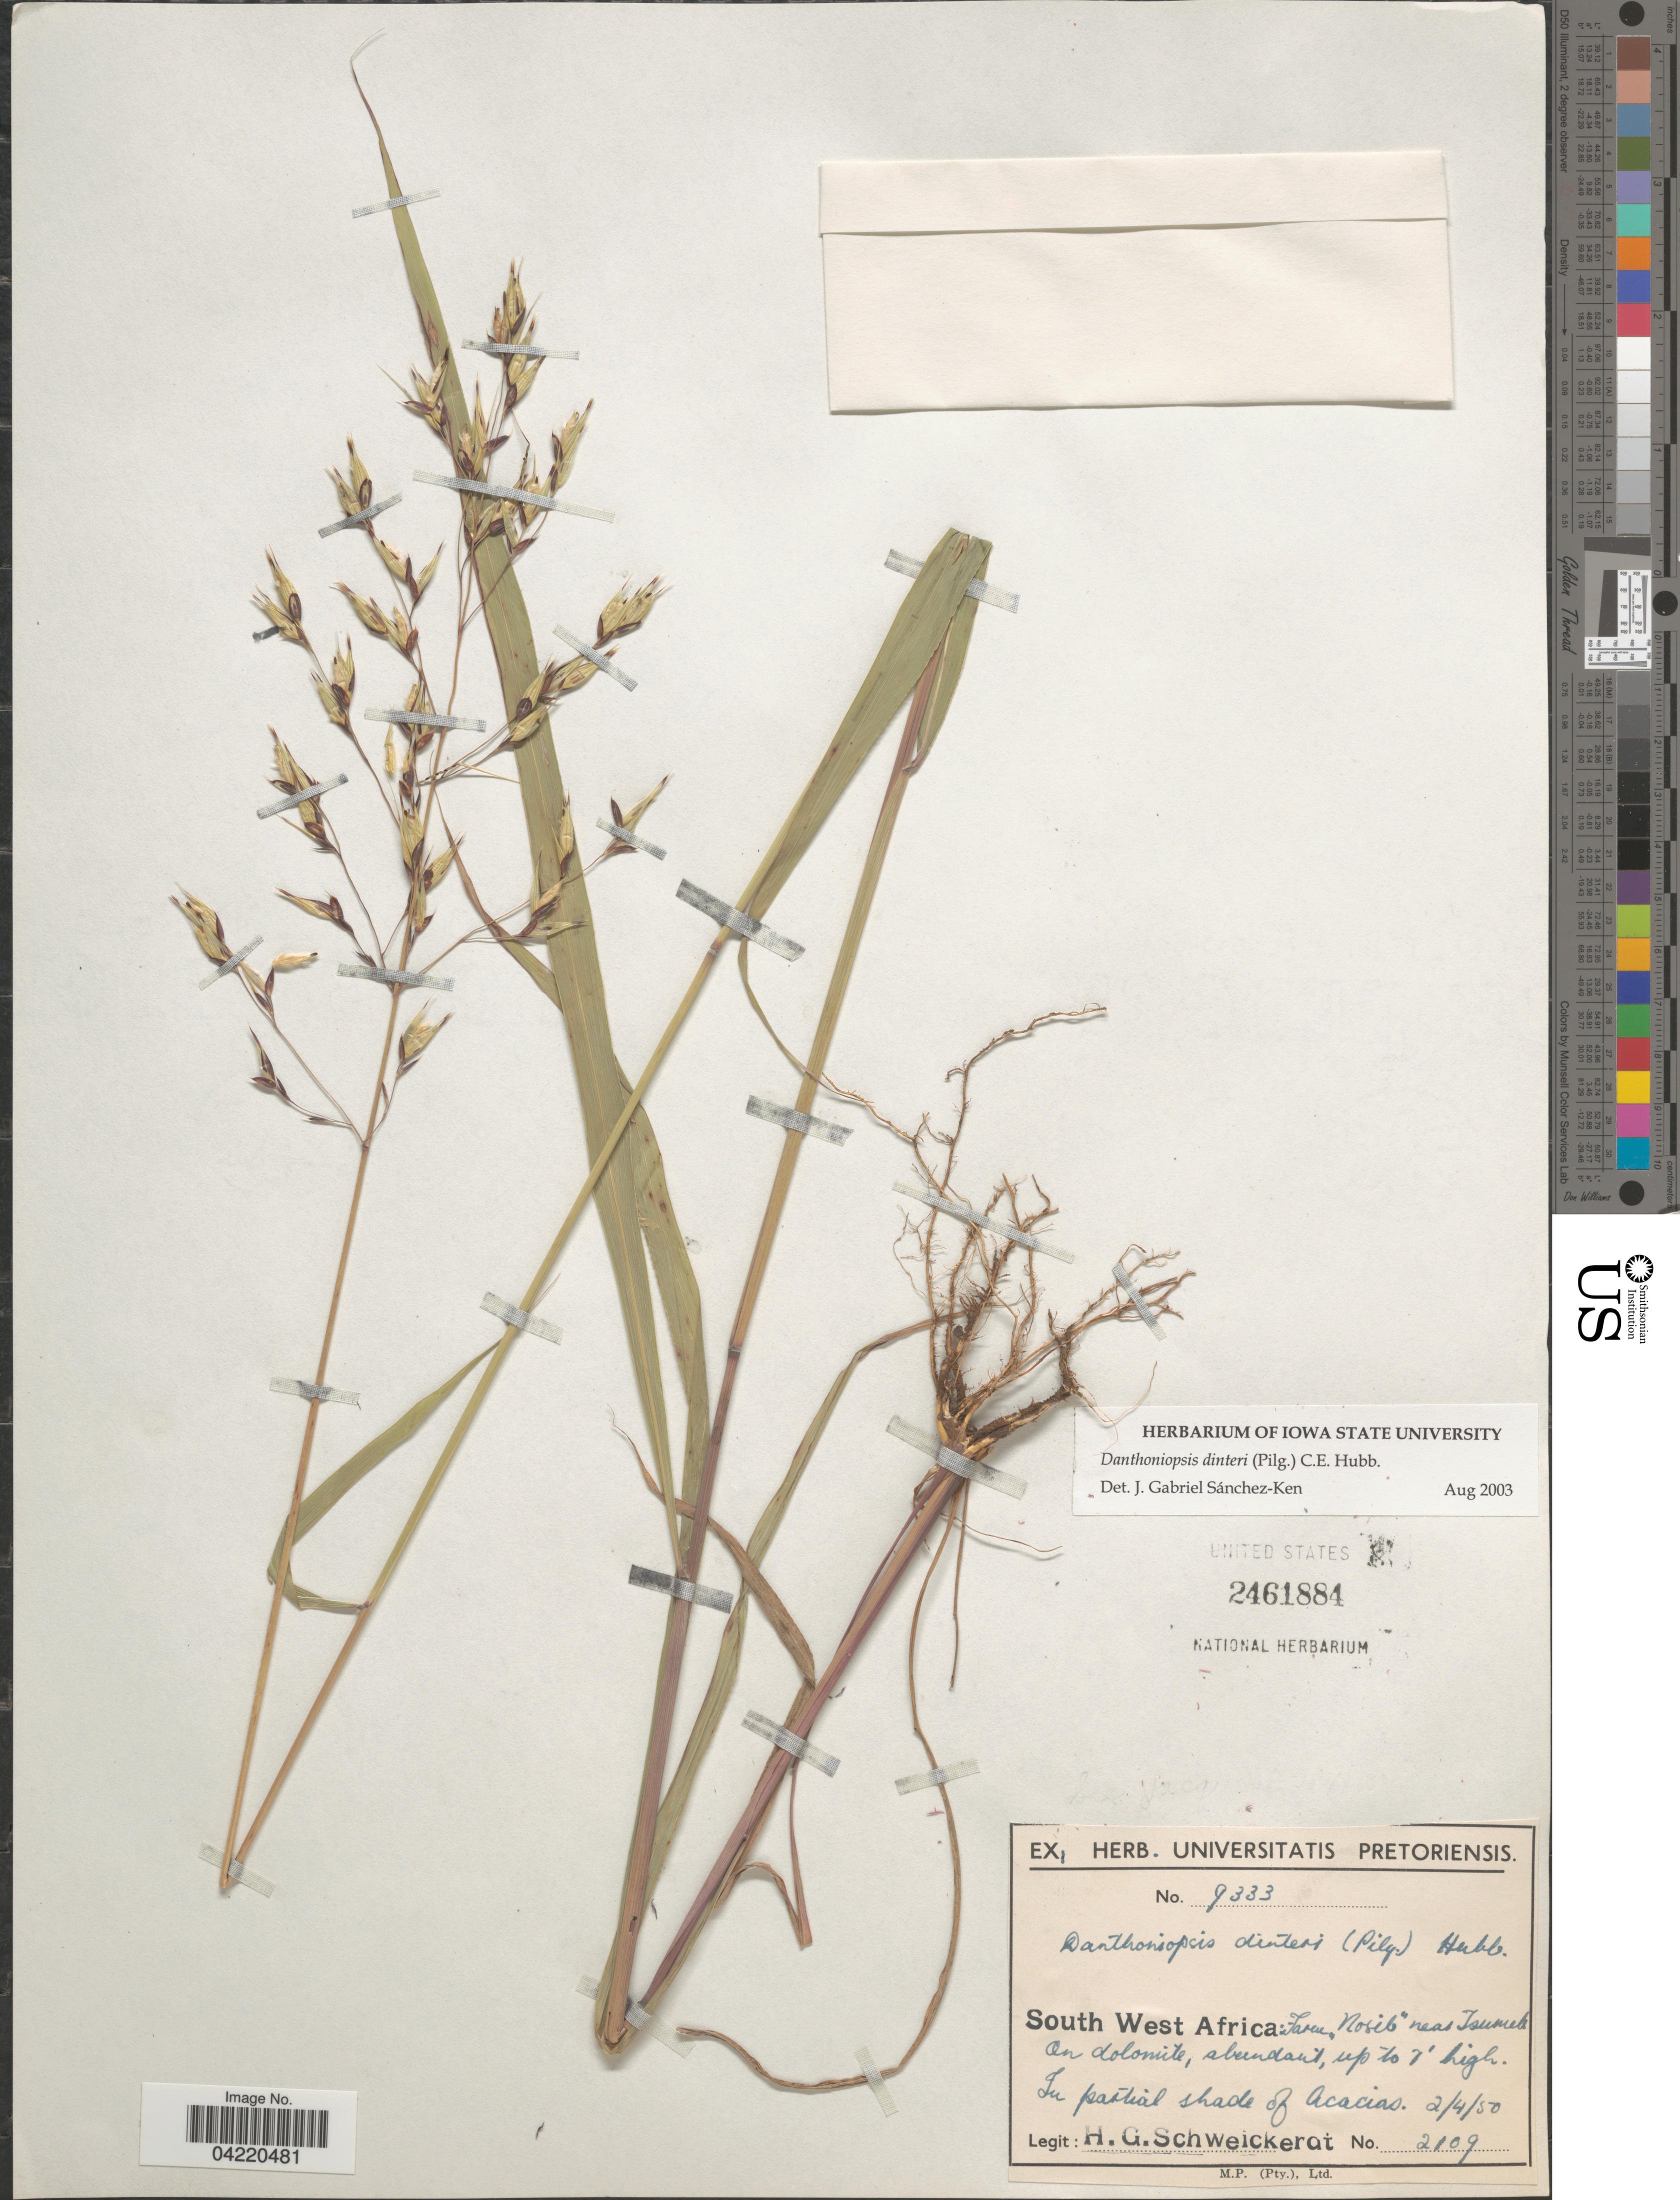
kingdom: Plantae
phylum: Tracheophyta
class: Liliopsida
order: Poales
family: Poaceae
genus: Danthoniopsis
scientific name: Danthoniopsis dinteri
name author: (Pilg.) C. E. Hubb.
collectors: H. Schweickerdt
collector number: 2109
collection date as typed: Transcribed d/m/y: 2/4/50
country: Namibia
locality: South West Africa: Farm "Nosib" near Tsumeb.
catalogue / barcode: US 2461884